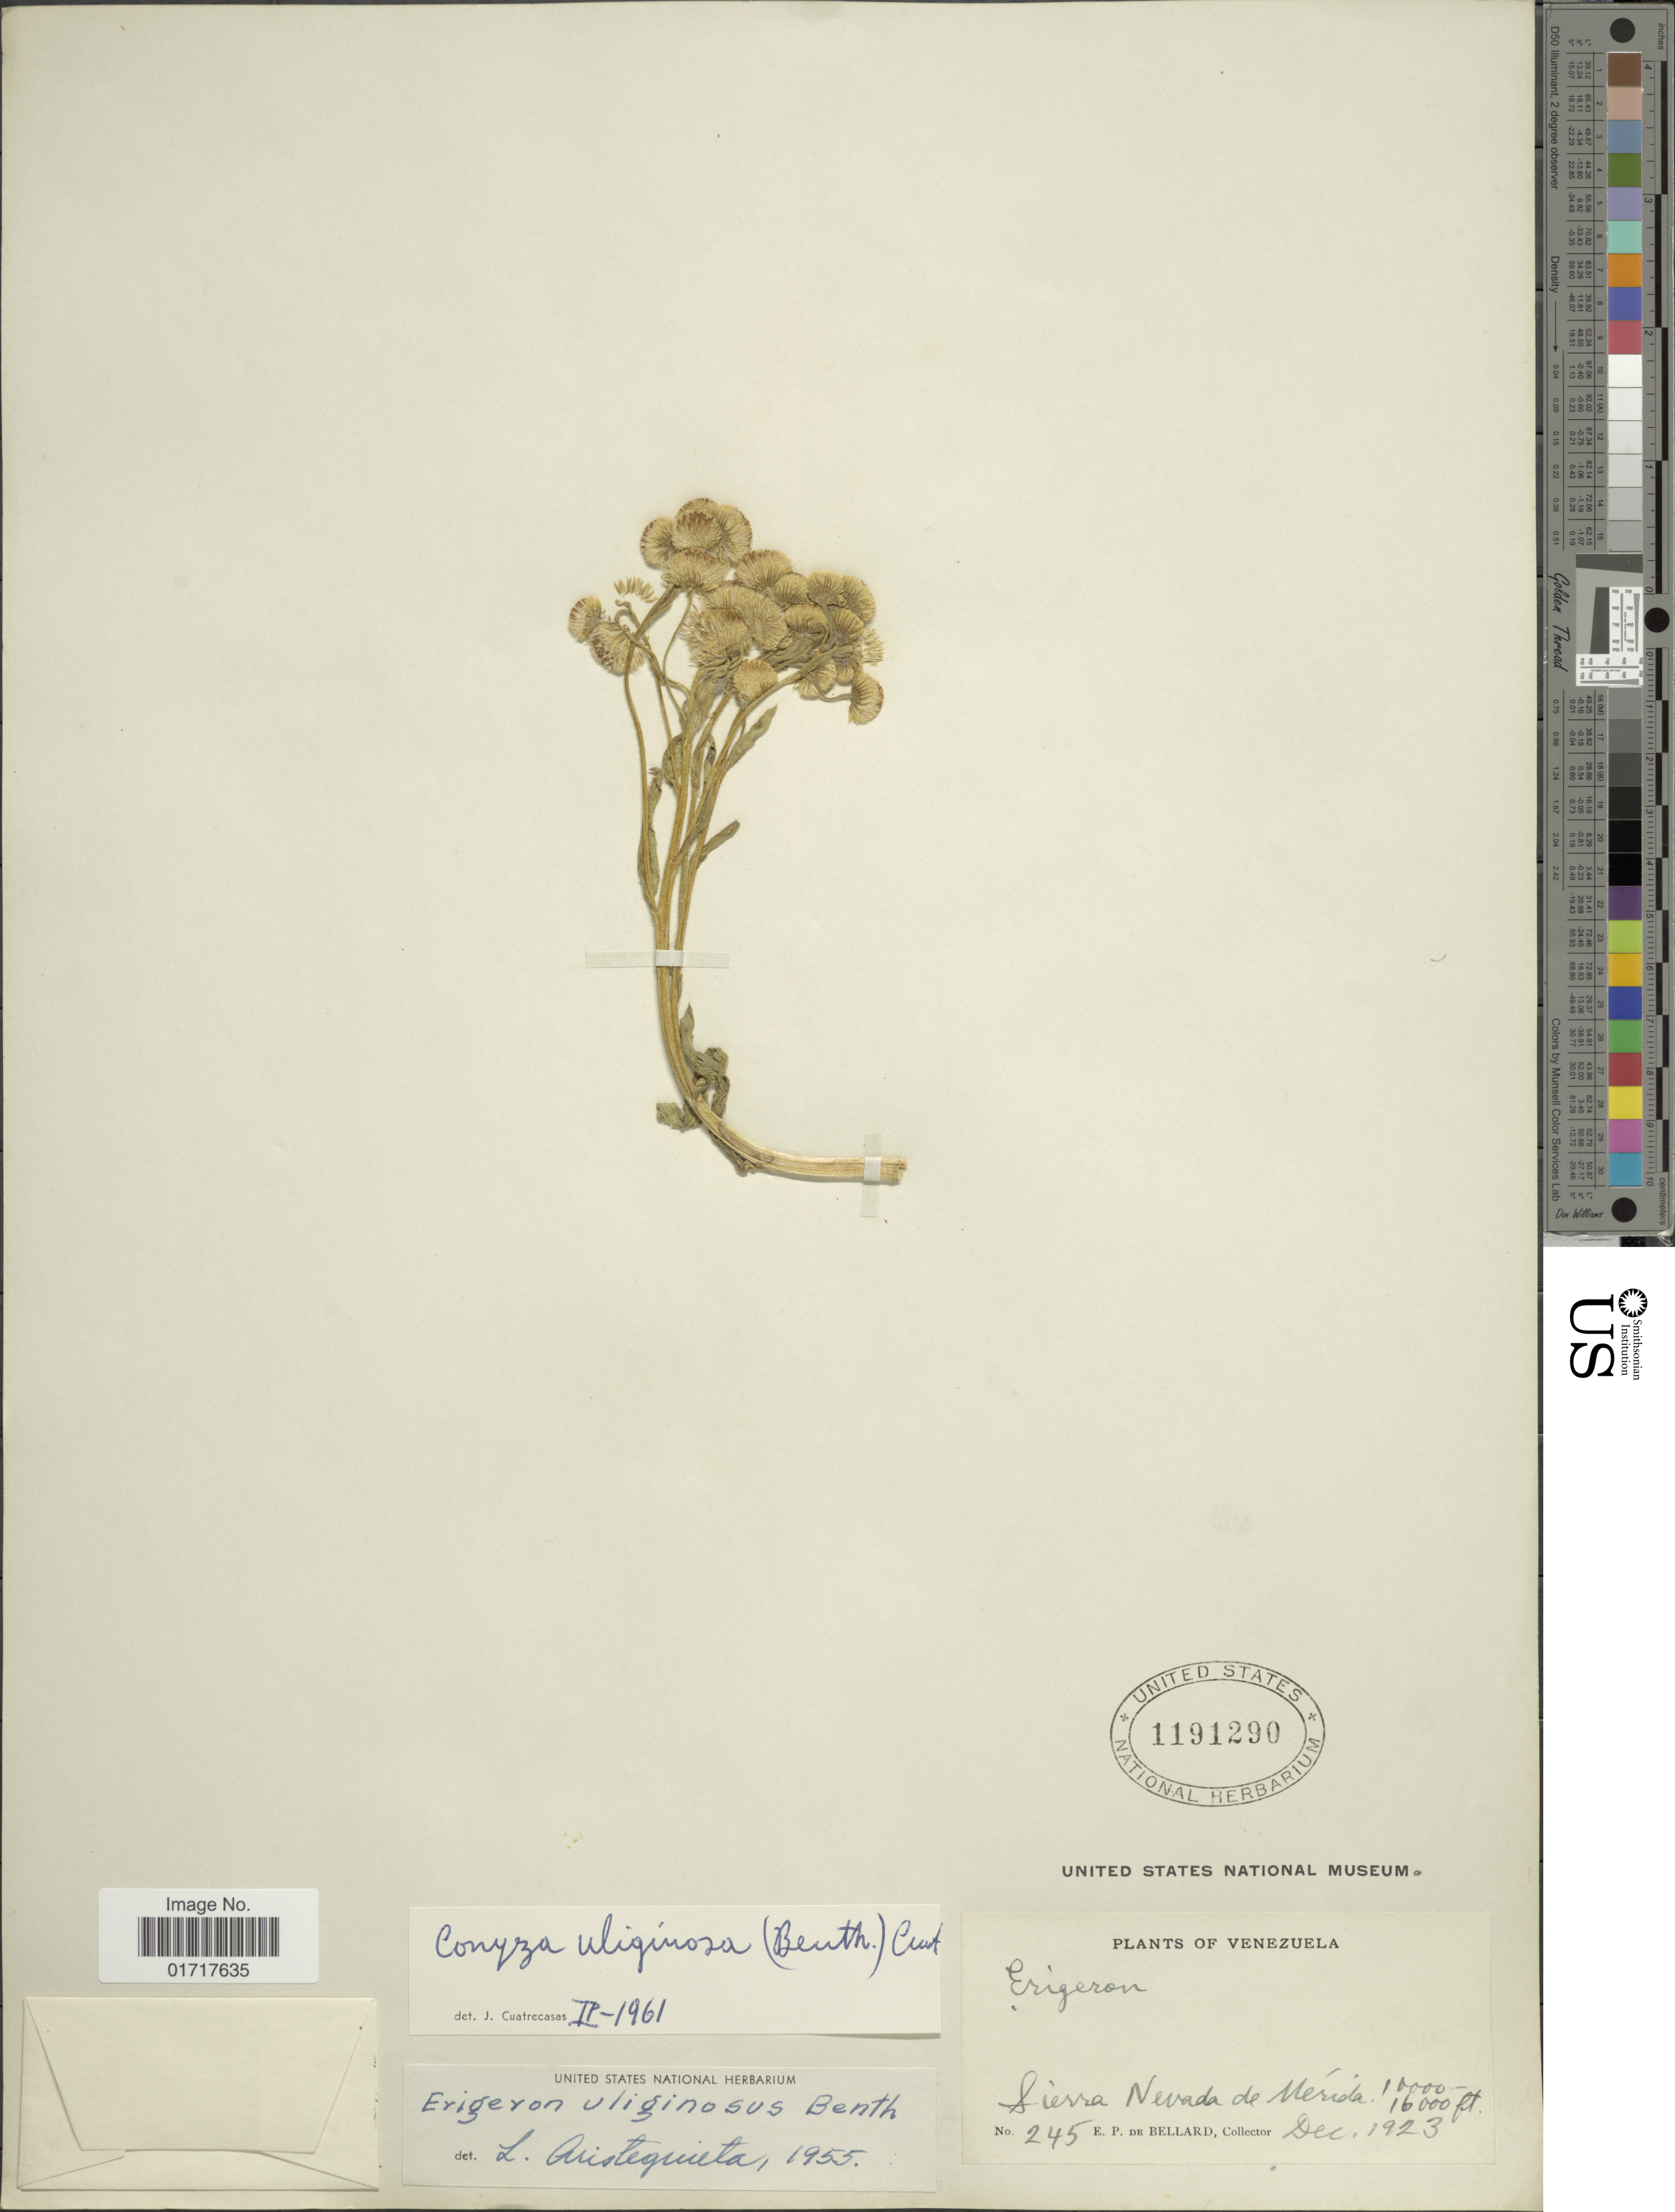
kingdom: Plantae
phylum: Tracheophyta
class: Magnoliopsida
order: Asterales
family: Asteraceae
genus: Conyza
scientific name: Conyza uliginosa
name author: (Benth.) Cuatrec.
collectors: E. de Bellard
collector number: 245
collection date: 1923-12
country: Venezuela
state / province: Mérida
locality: Sierra Nevada de Merida.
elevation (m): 3048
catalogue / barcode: US 1191290